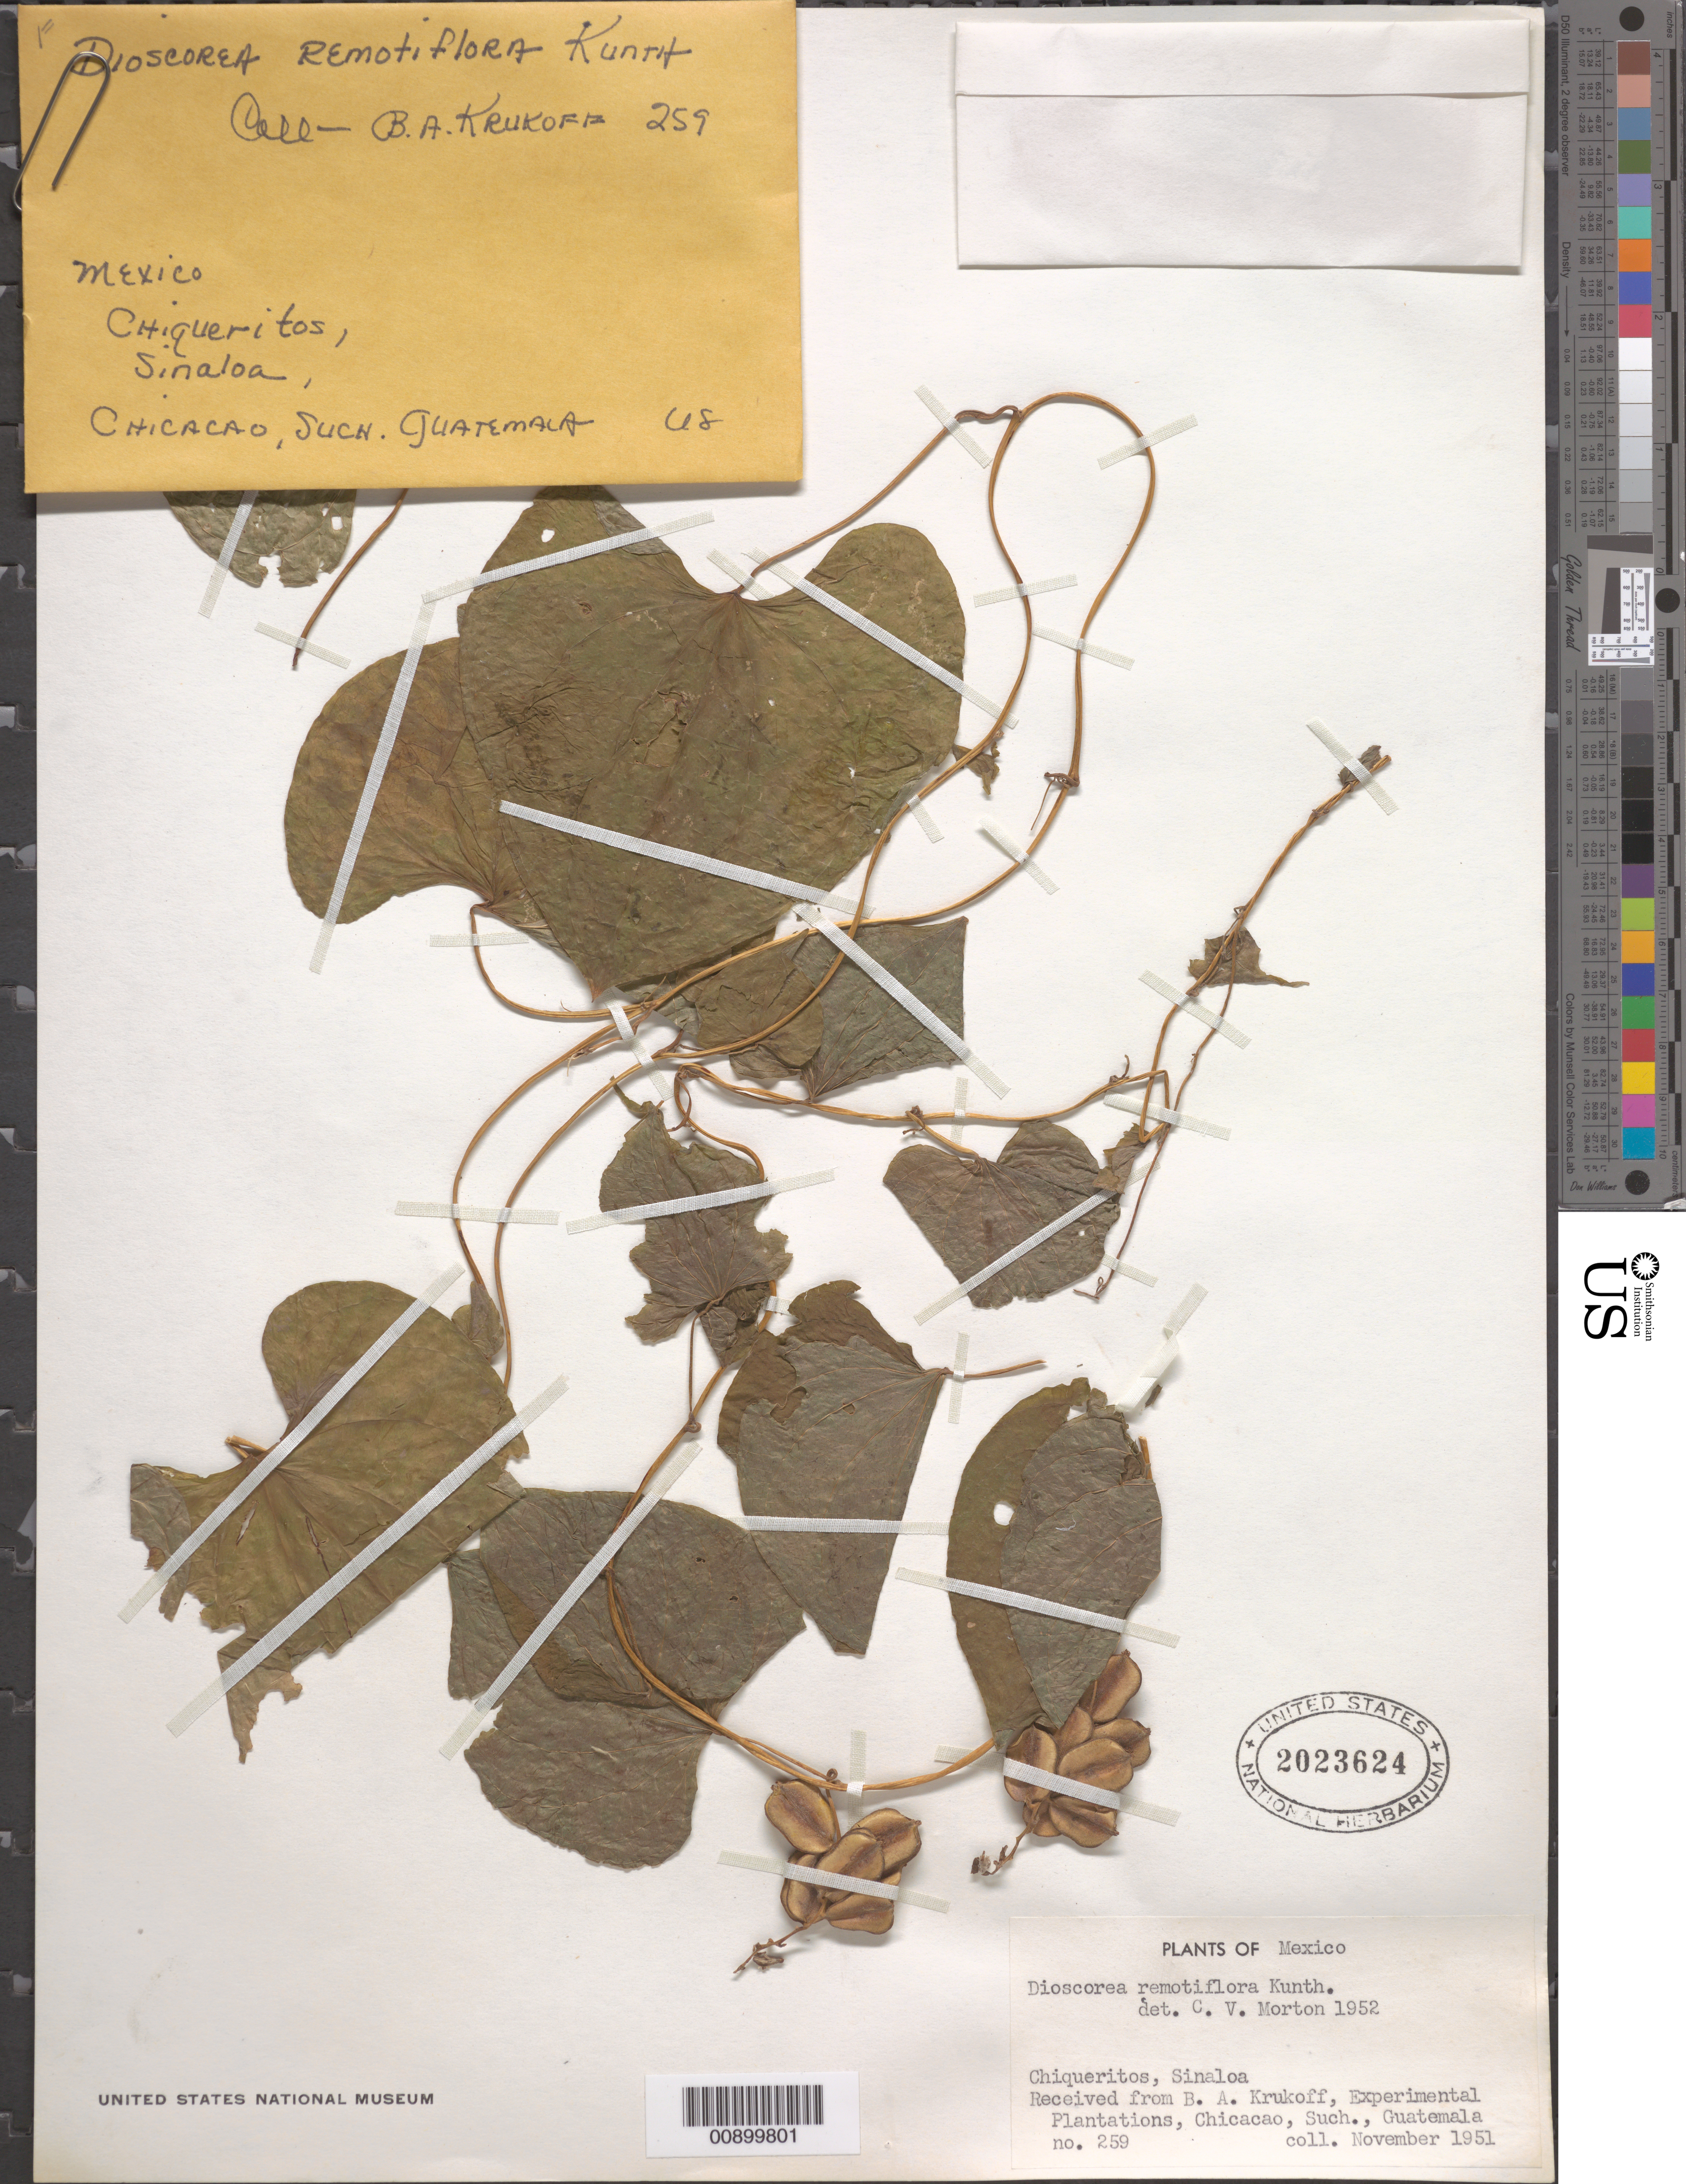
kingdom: Plantae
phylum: Tracheophyta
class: Liliopsida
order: Dioscoreales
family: Dioscoreaceae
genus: Dioscorea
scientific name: Dioscorea remotiflora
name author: Kunth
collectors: B. A. Krukoff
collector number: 259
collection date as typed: Nov 1951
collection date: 1951-11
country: Mexico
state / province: Sinaloa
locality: Chiqueritos, Sinaloa.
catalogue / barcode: US 2023624